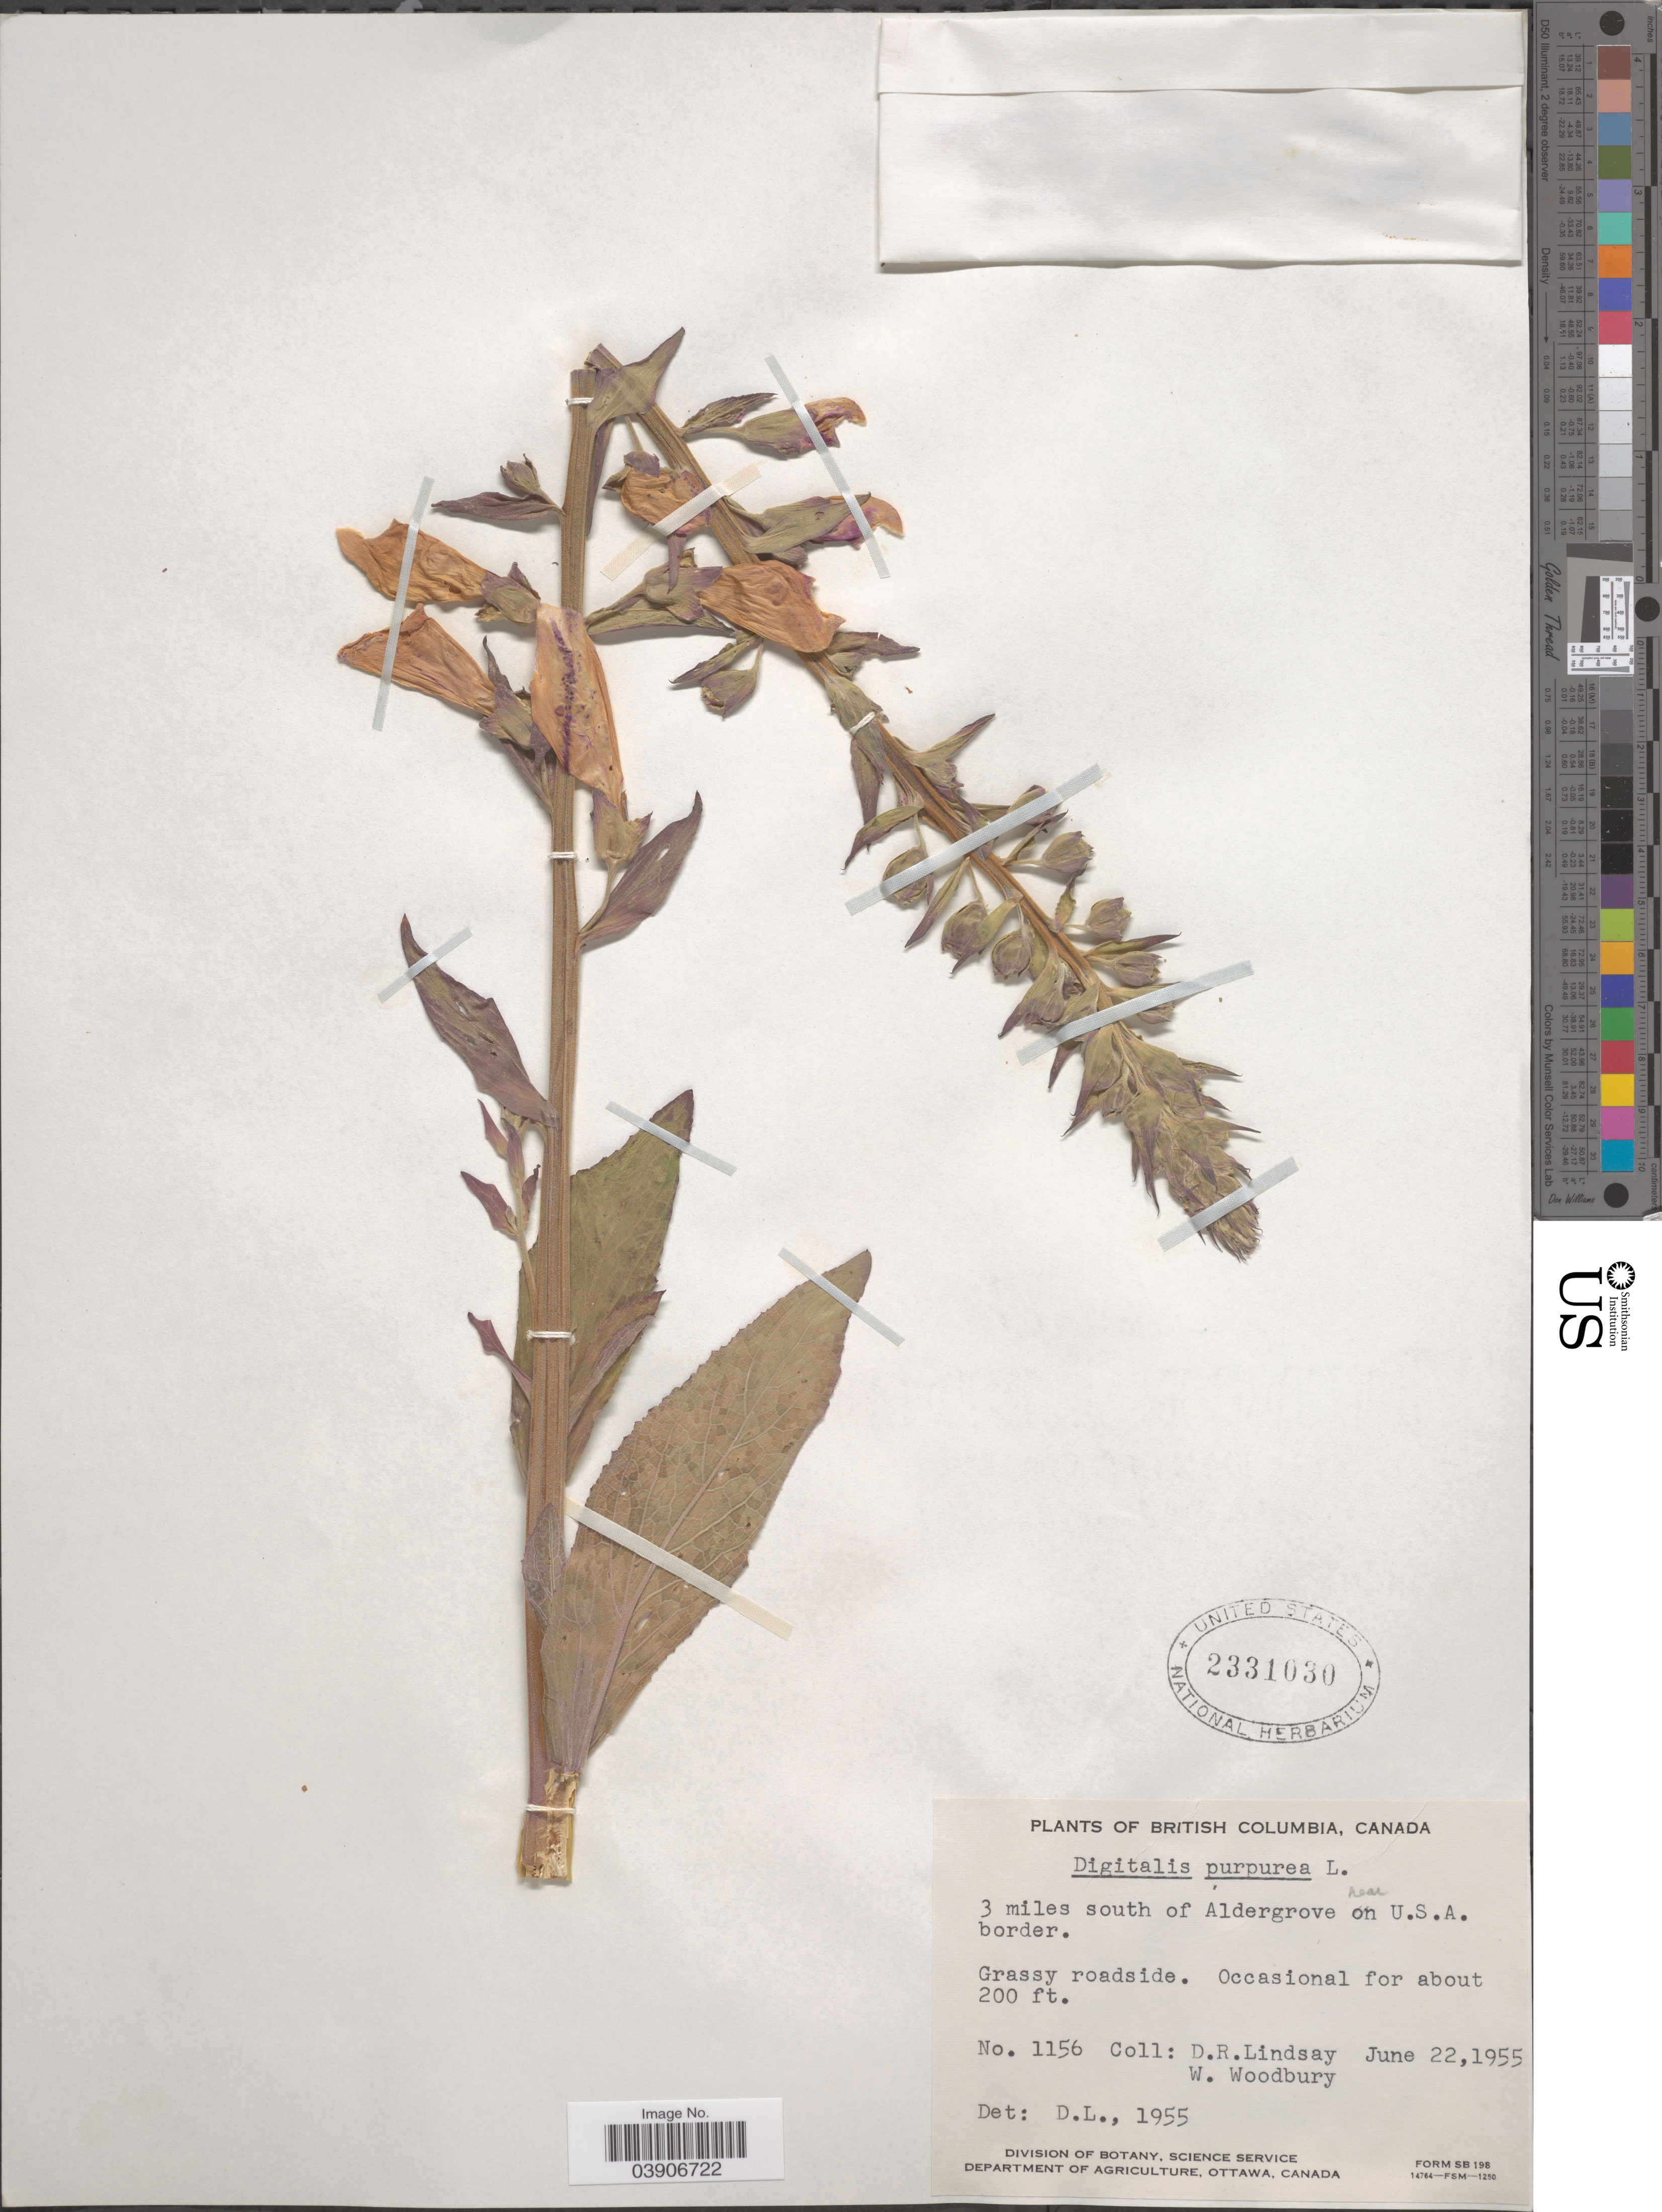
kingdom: Plantae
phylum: Tracheophyta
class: Magnoliopsida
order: Lamiales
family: Plantaginaceae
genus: Digitalis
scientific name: Digitalis purpurea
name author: L.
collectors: D. Lindsay & W. Woodbury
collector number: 1156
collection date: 1955-06-22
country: Canada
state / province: British Columbia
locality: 3 miles south of Aldergrove near U.S.A. border.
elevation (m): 61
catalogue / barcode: US 2331030